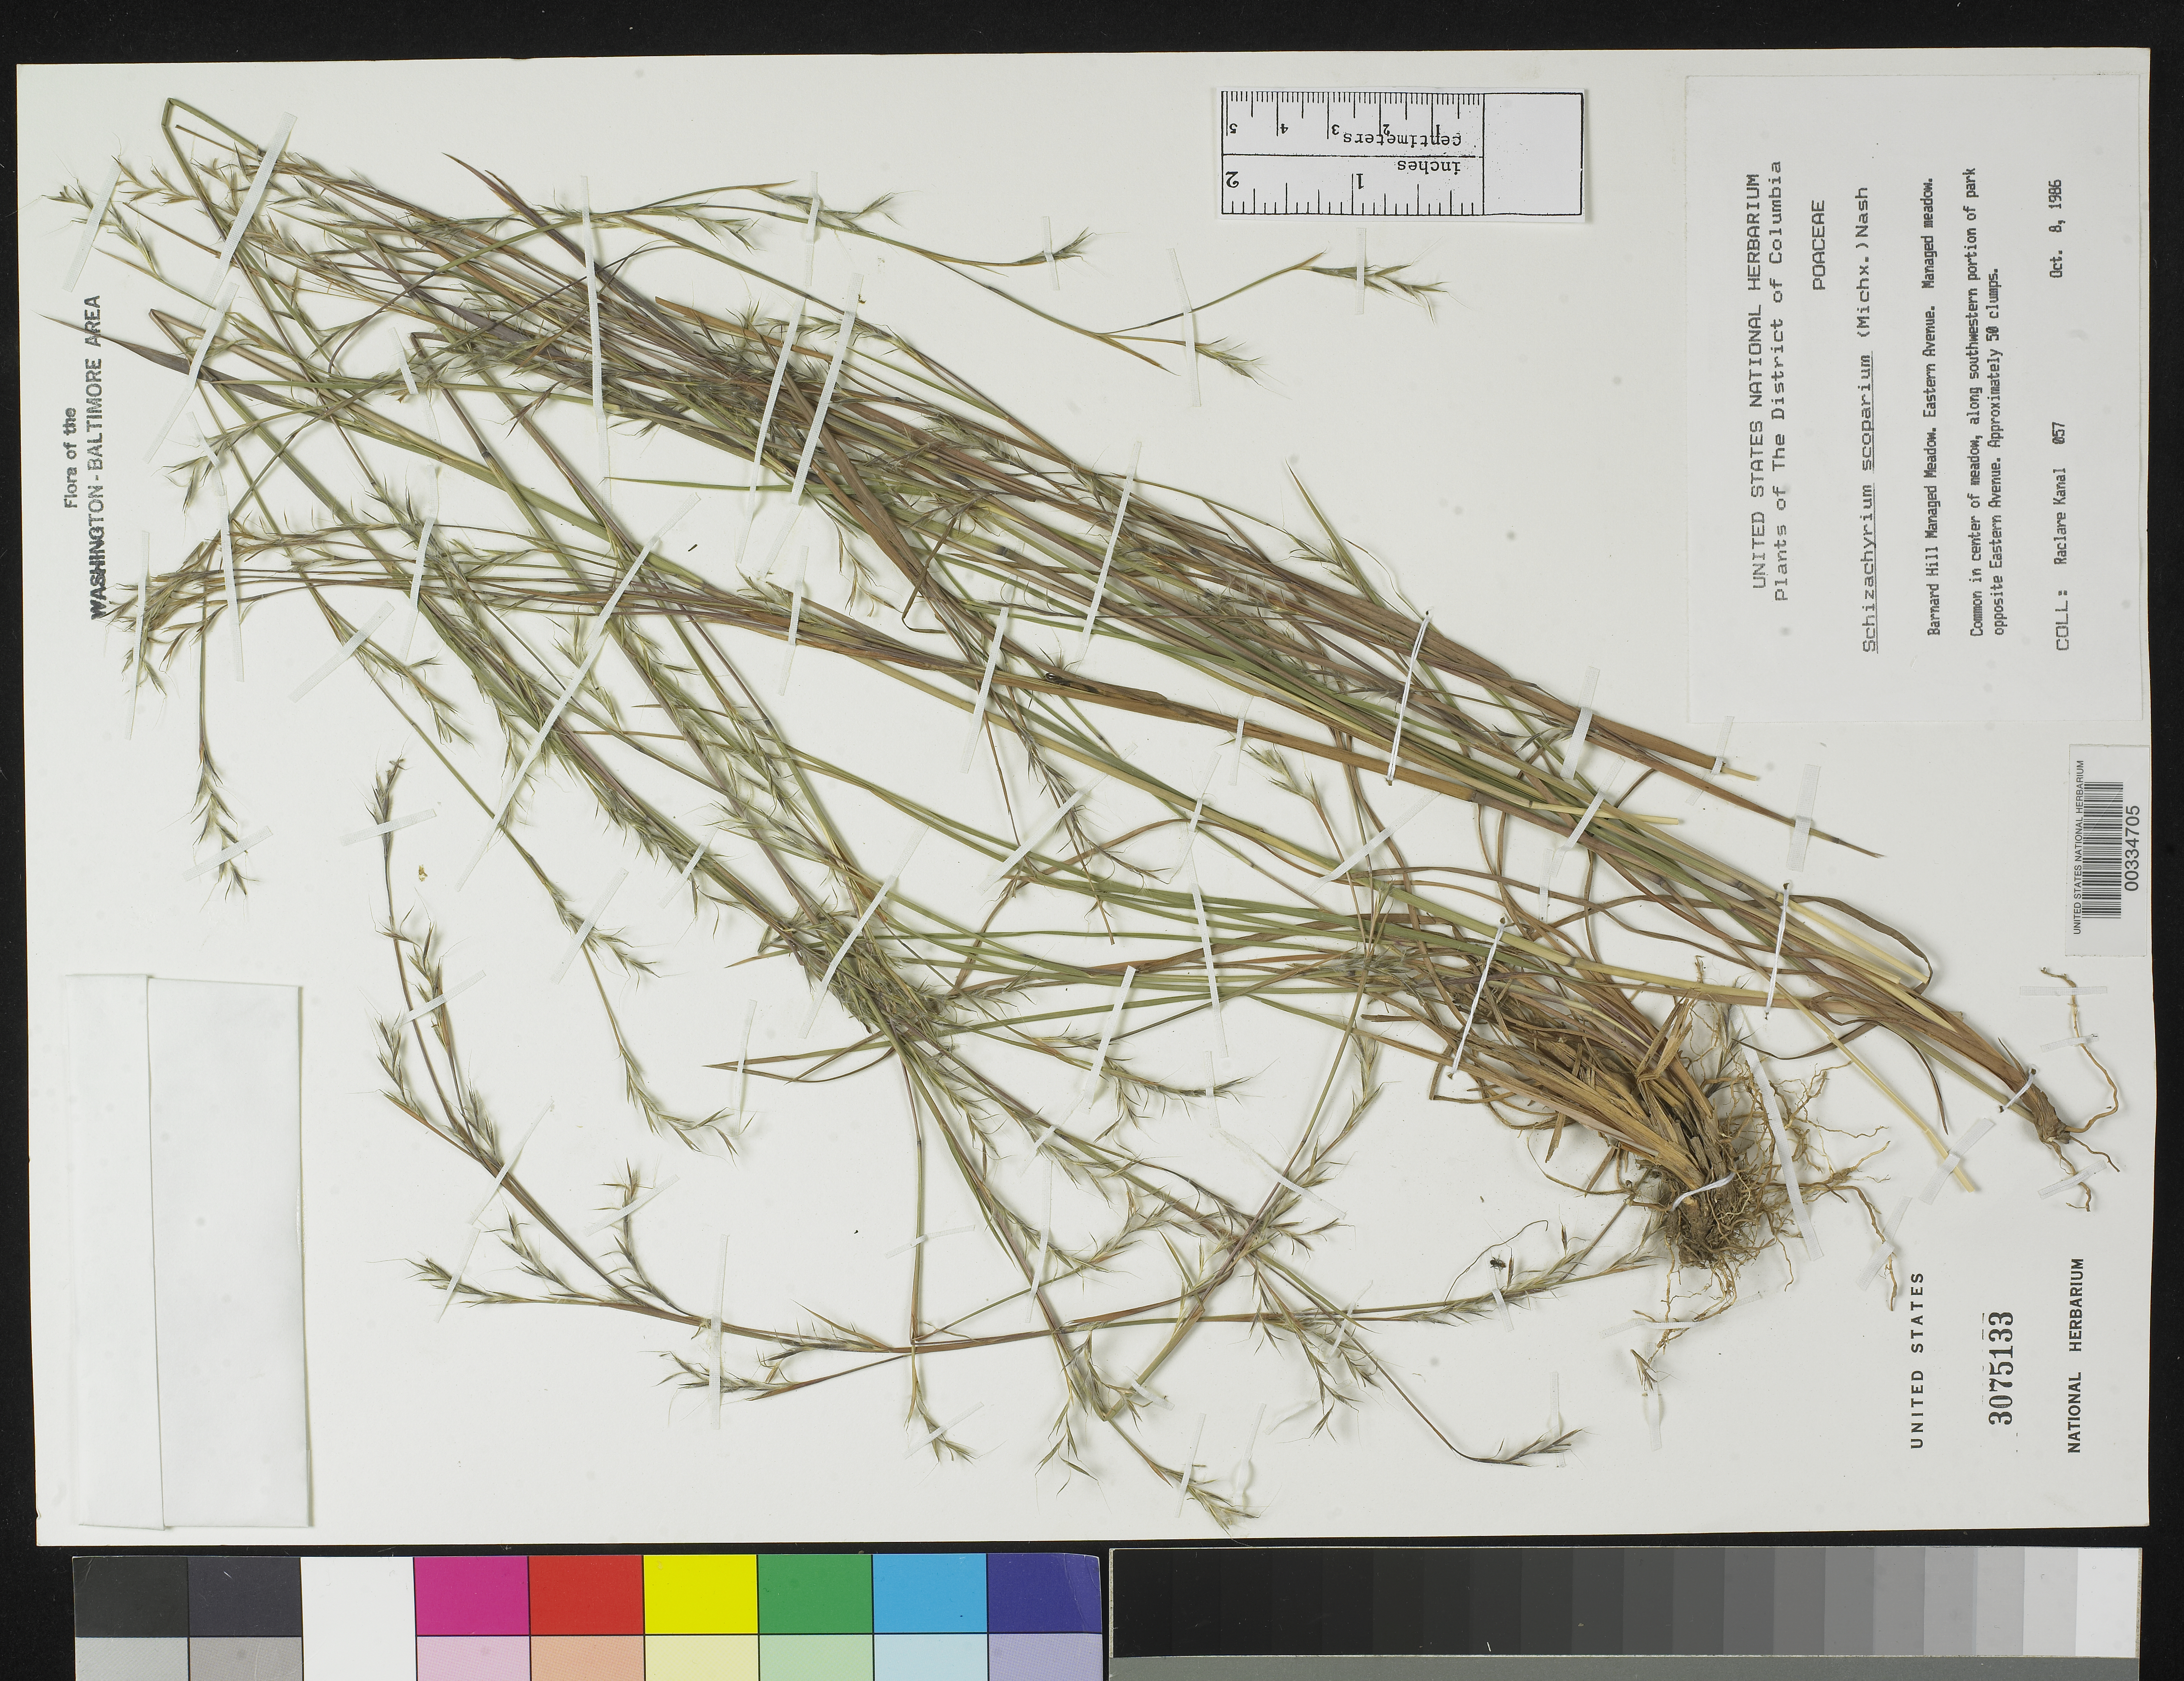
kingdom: Plantae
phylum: Tracheophyta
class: Liliopsida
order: Poales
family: Poaceae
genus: Schizachyrium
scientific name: Schizachyrium scoparium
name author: (Michx.) Nash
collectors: R. Kanal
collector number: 057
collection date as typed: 08 Oct 1986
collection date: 1986-10-08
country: United States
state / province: District of Columbia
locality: Barnard Hill, eastern Ave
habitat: Managed meadow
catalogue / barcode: US 3075133